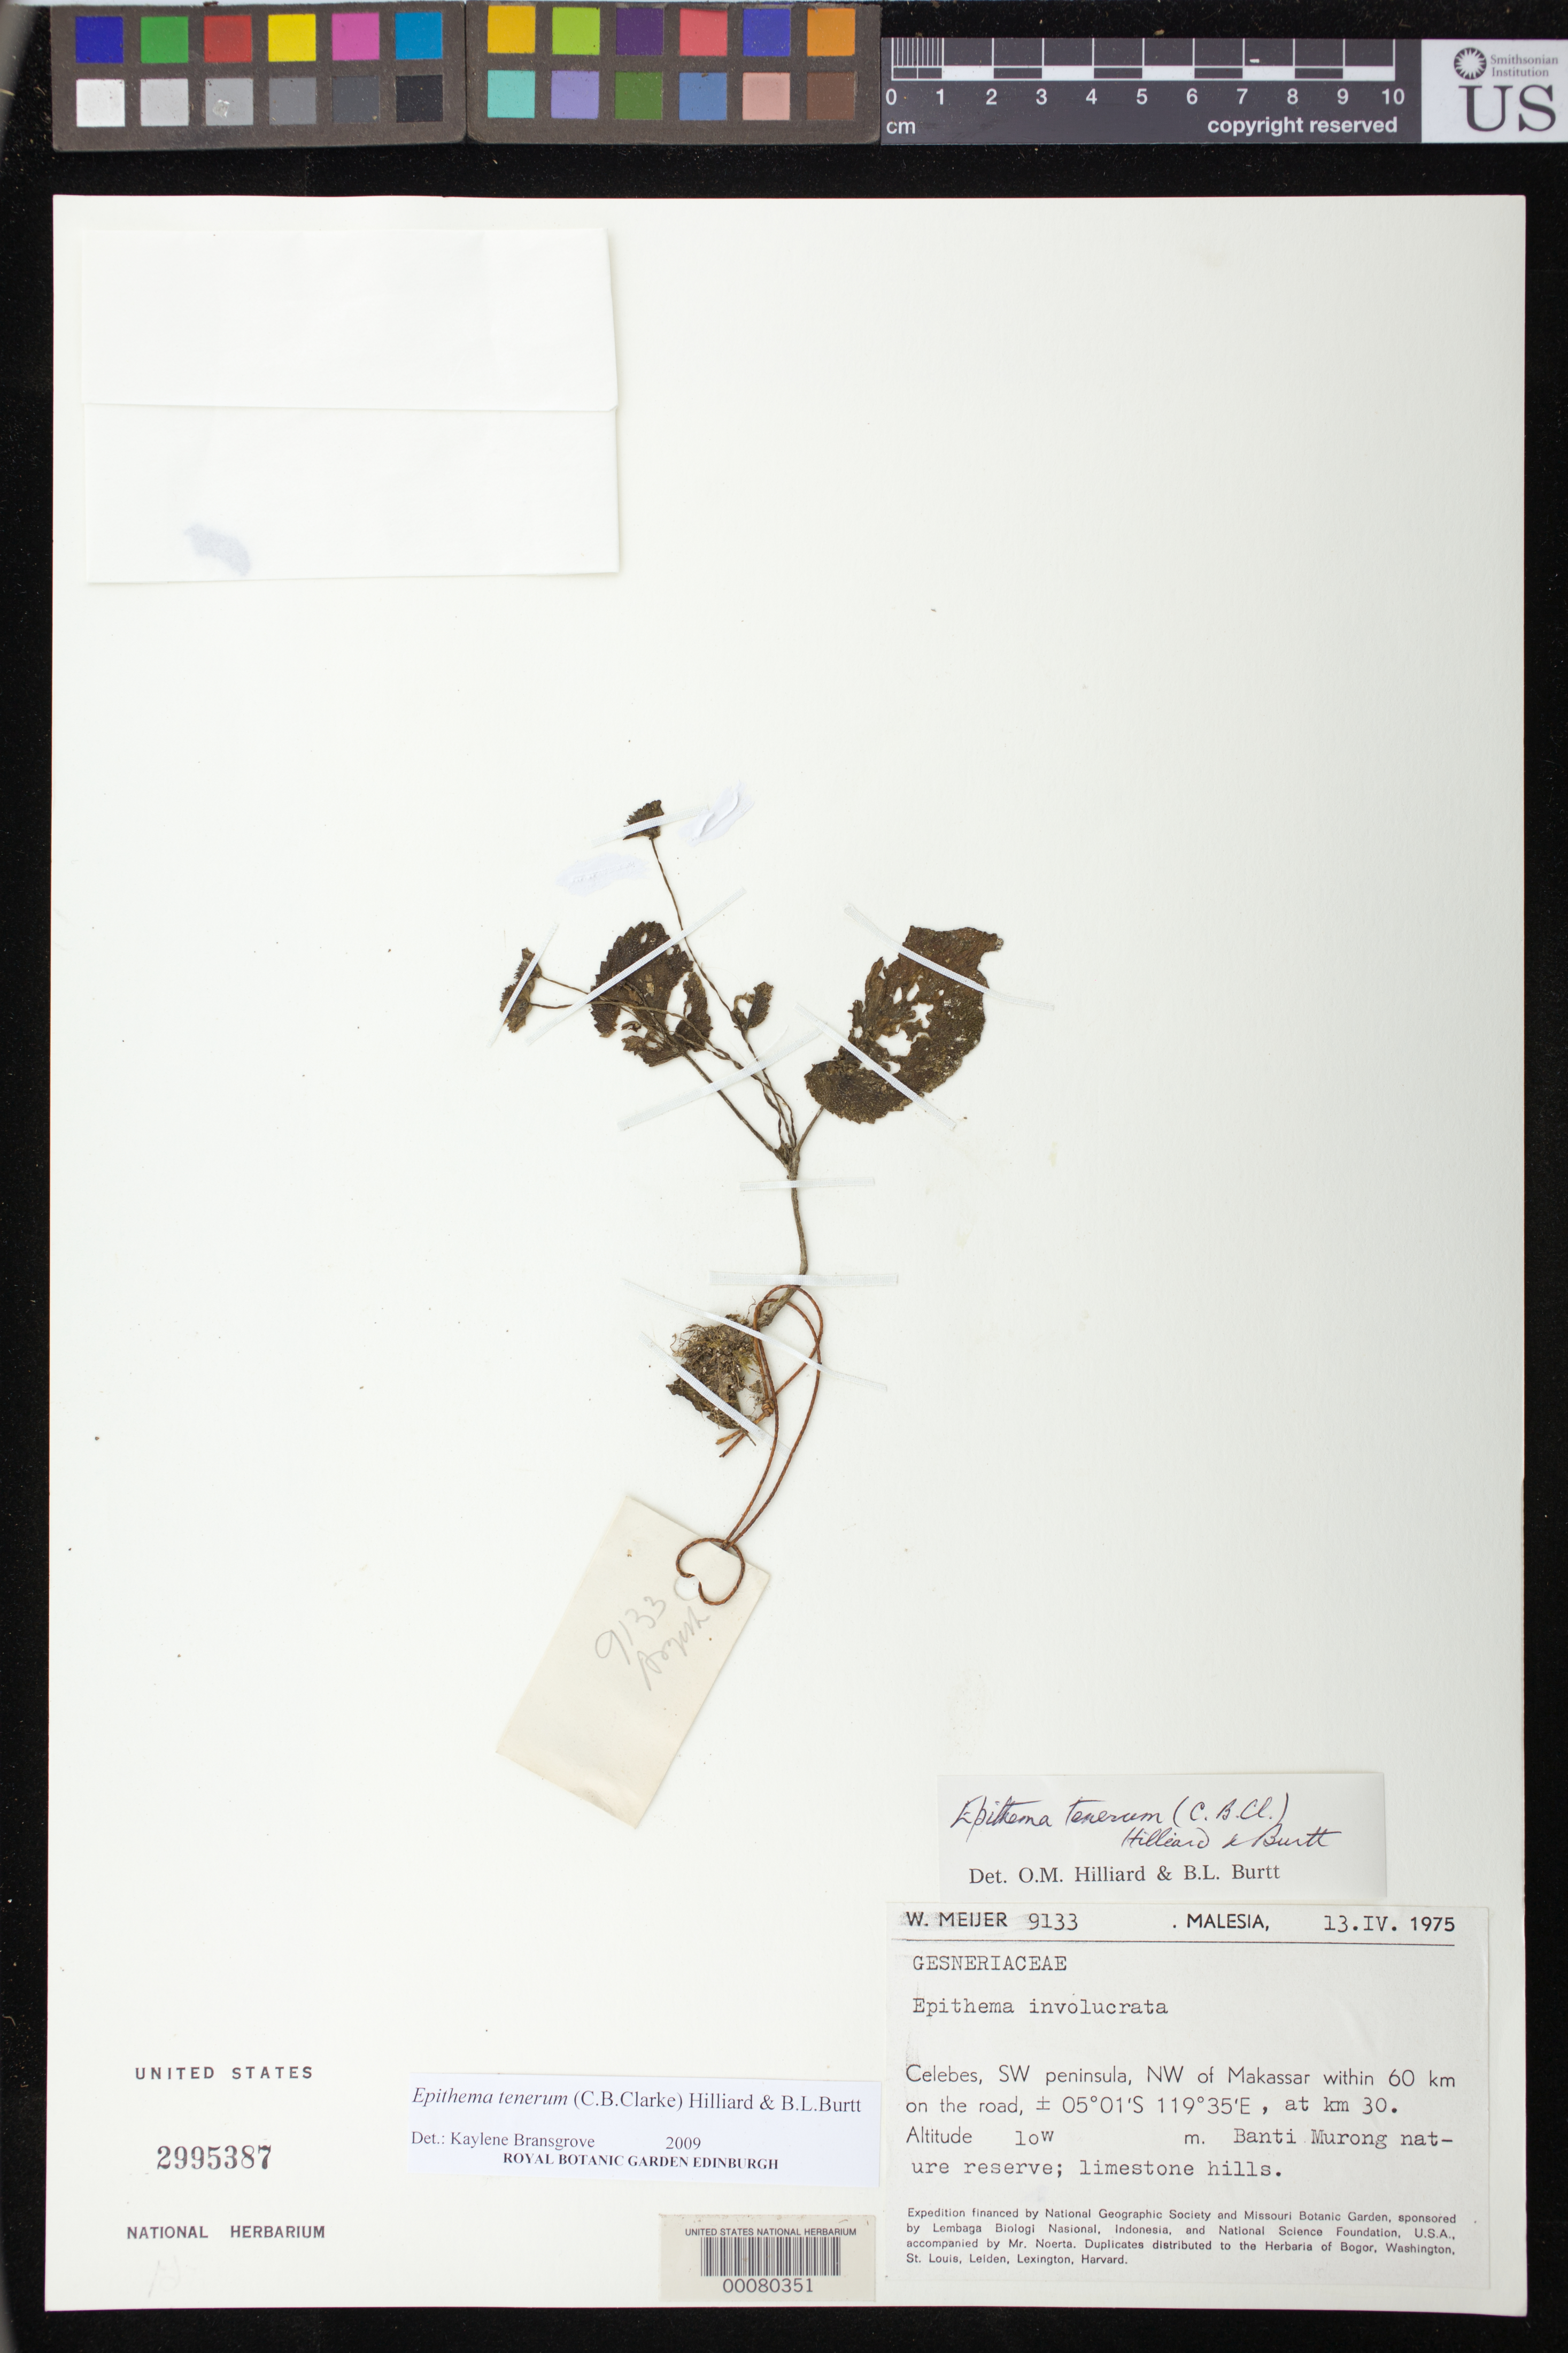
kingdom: Plantae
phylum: Tracheophyta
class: Magnoliopsida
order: Lamiales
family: Gesneriaceae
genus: Epithema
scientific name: Epithema tenerum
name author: (C.B. Clarke) Hilliard & B.L. Burtt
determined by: Bransgrove, Kaylene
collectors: W. Meijer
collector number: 9133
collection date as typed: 13 Apr 1975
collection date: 1975-04-13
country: Indonesia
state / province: Sulawesi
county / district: Sulawesi Selatan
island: Sulawesi [Celebes]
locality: SW peninsula, NW of Makassar within 60 km on the road, at km 30 Banti Murong Nature Reserve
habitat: Limestone hills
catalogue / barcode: US 2995387